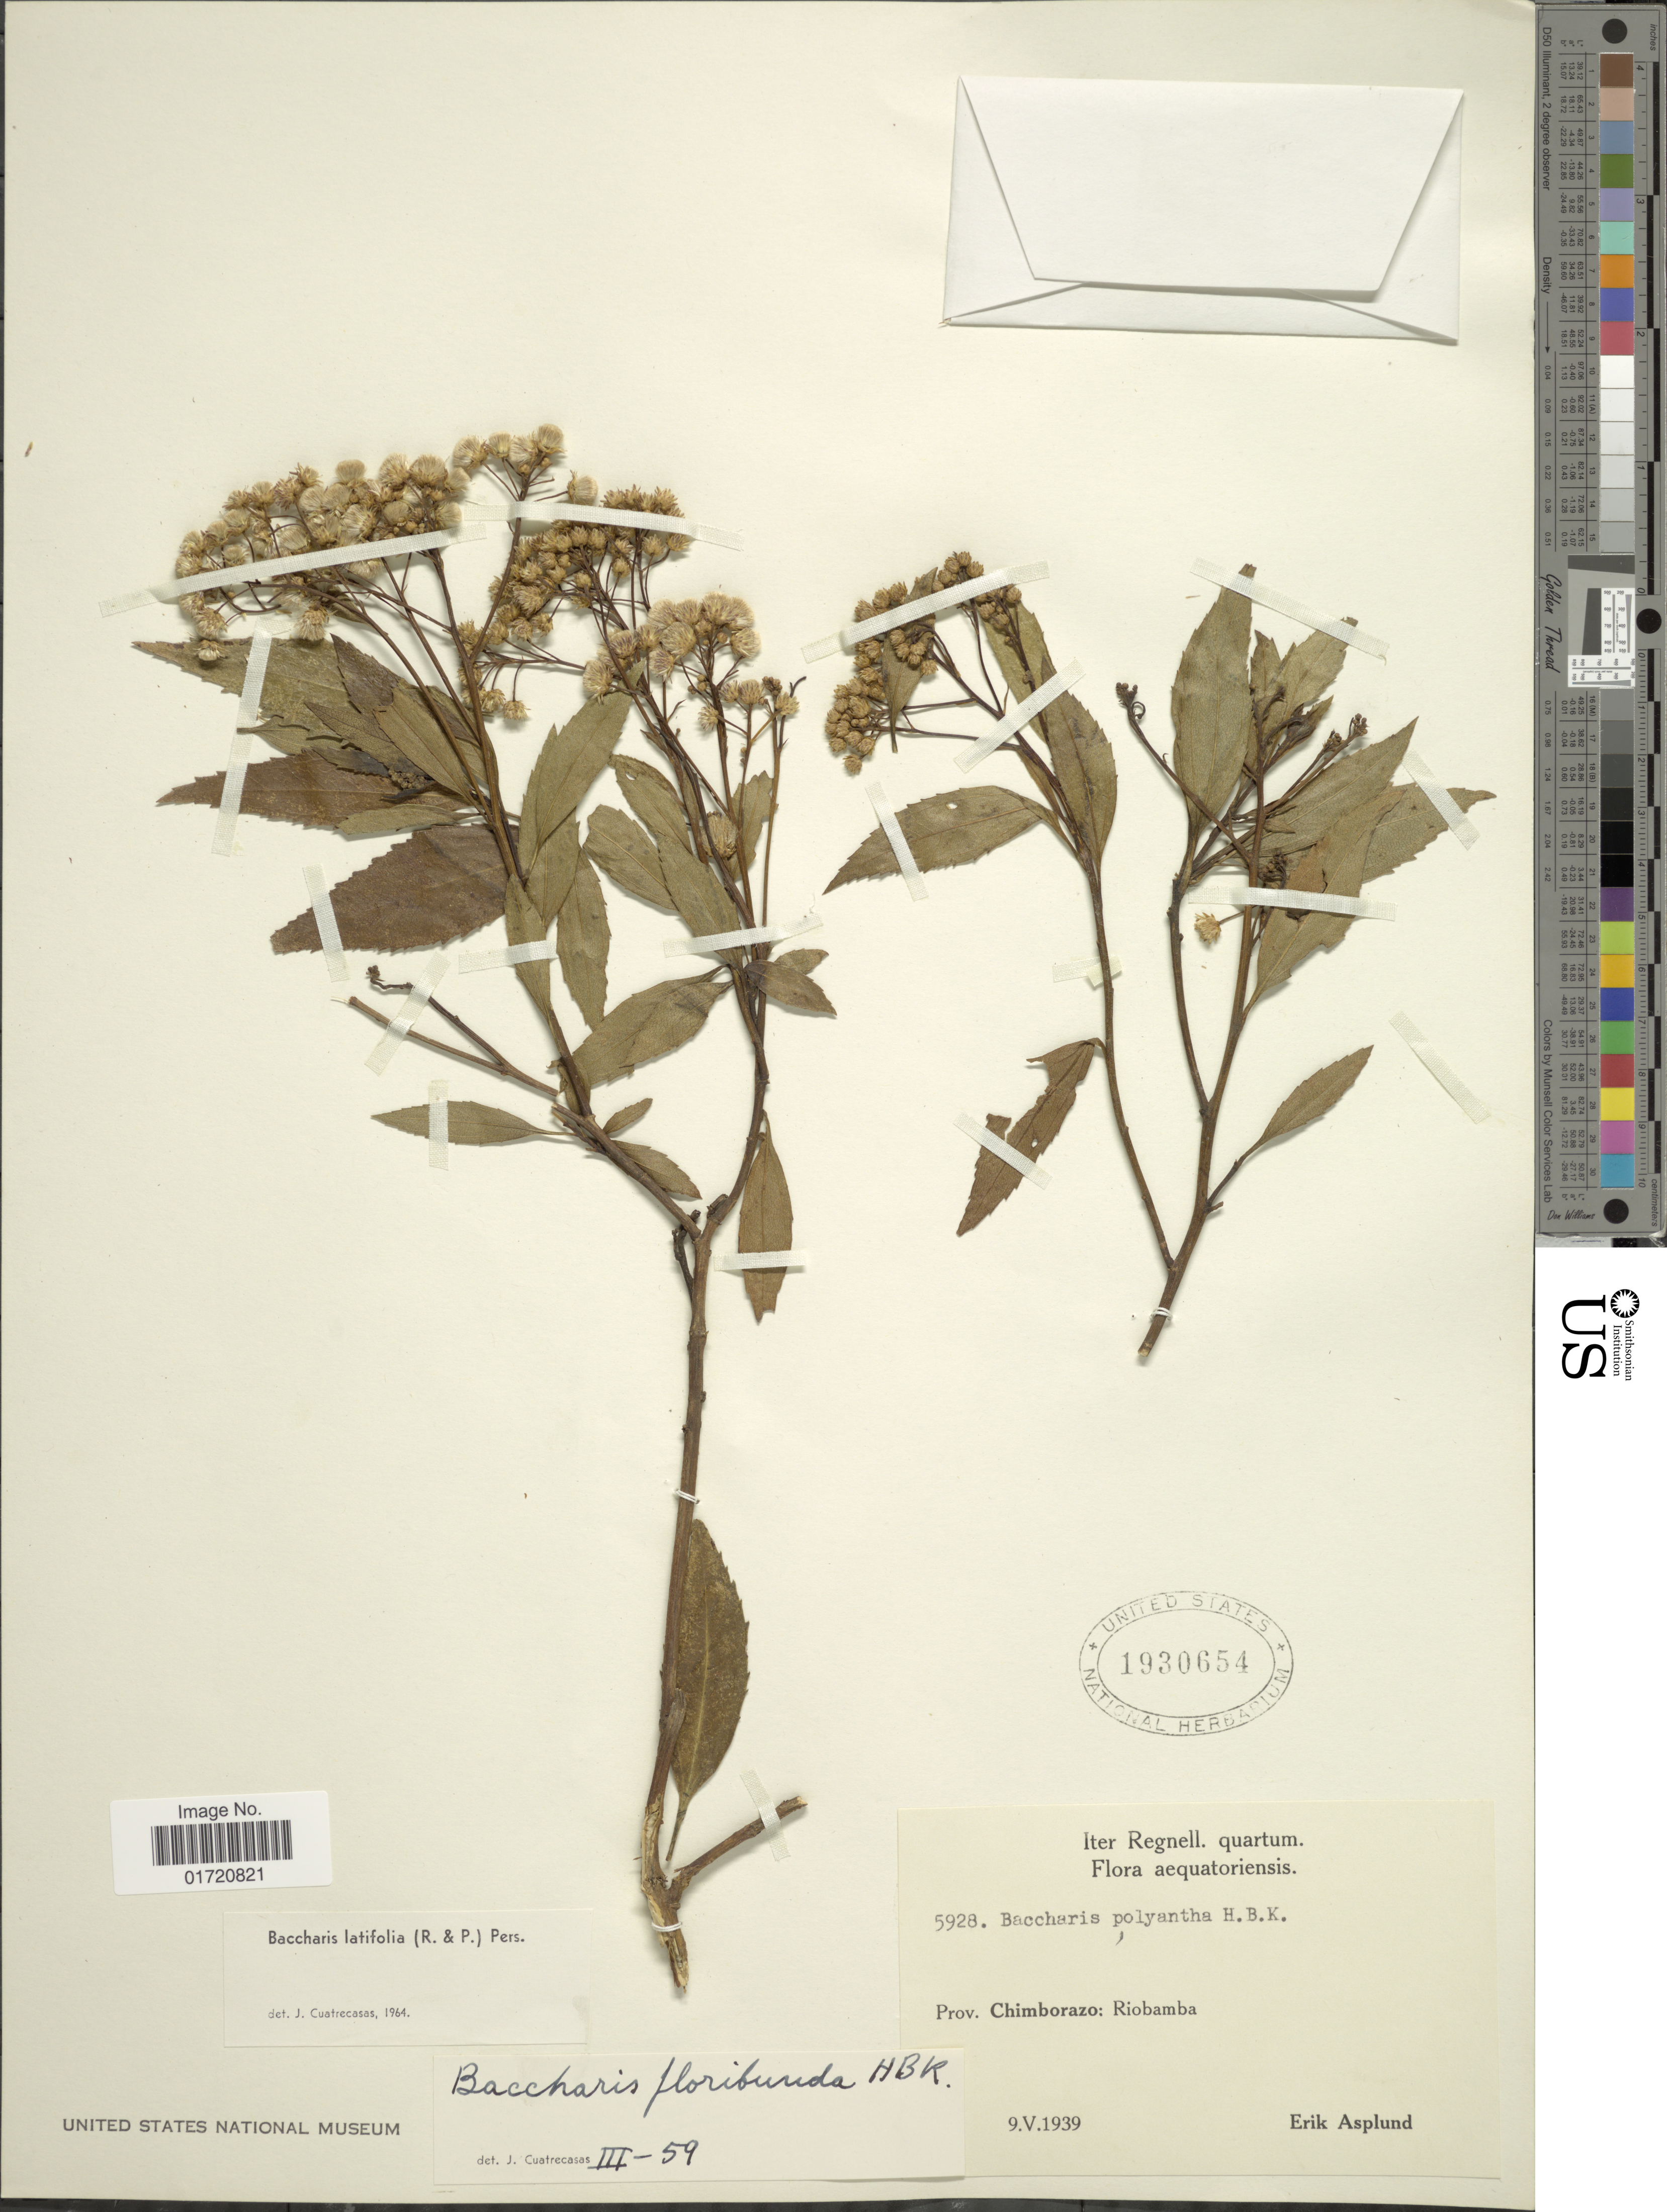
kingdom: Plantae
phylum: Tracheophyta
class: Magnoliopsida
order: Asterales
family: Asteraceae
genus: Baccharis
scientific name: Baccharis latifolia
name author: (Ruiz & Pav.) Pers.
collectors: E. Asplund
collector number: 5928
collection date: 1939-05-09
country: Ecuador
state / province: Chimborazo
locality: Riobamba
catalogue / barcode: US 1930654